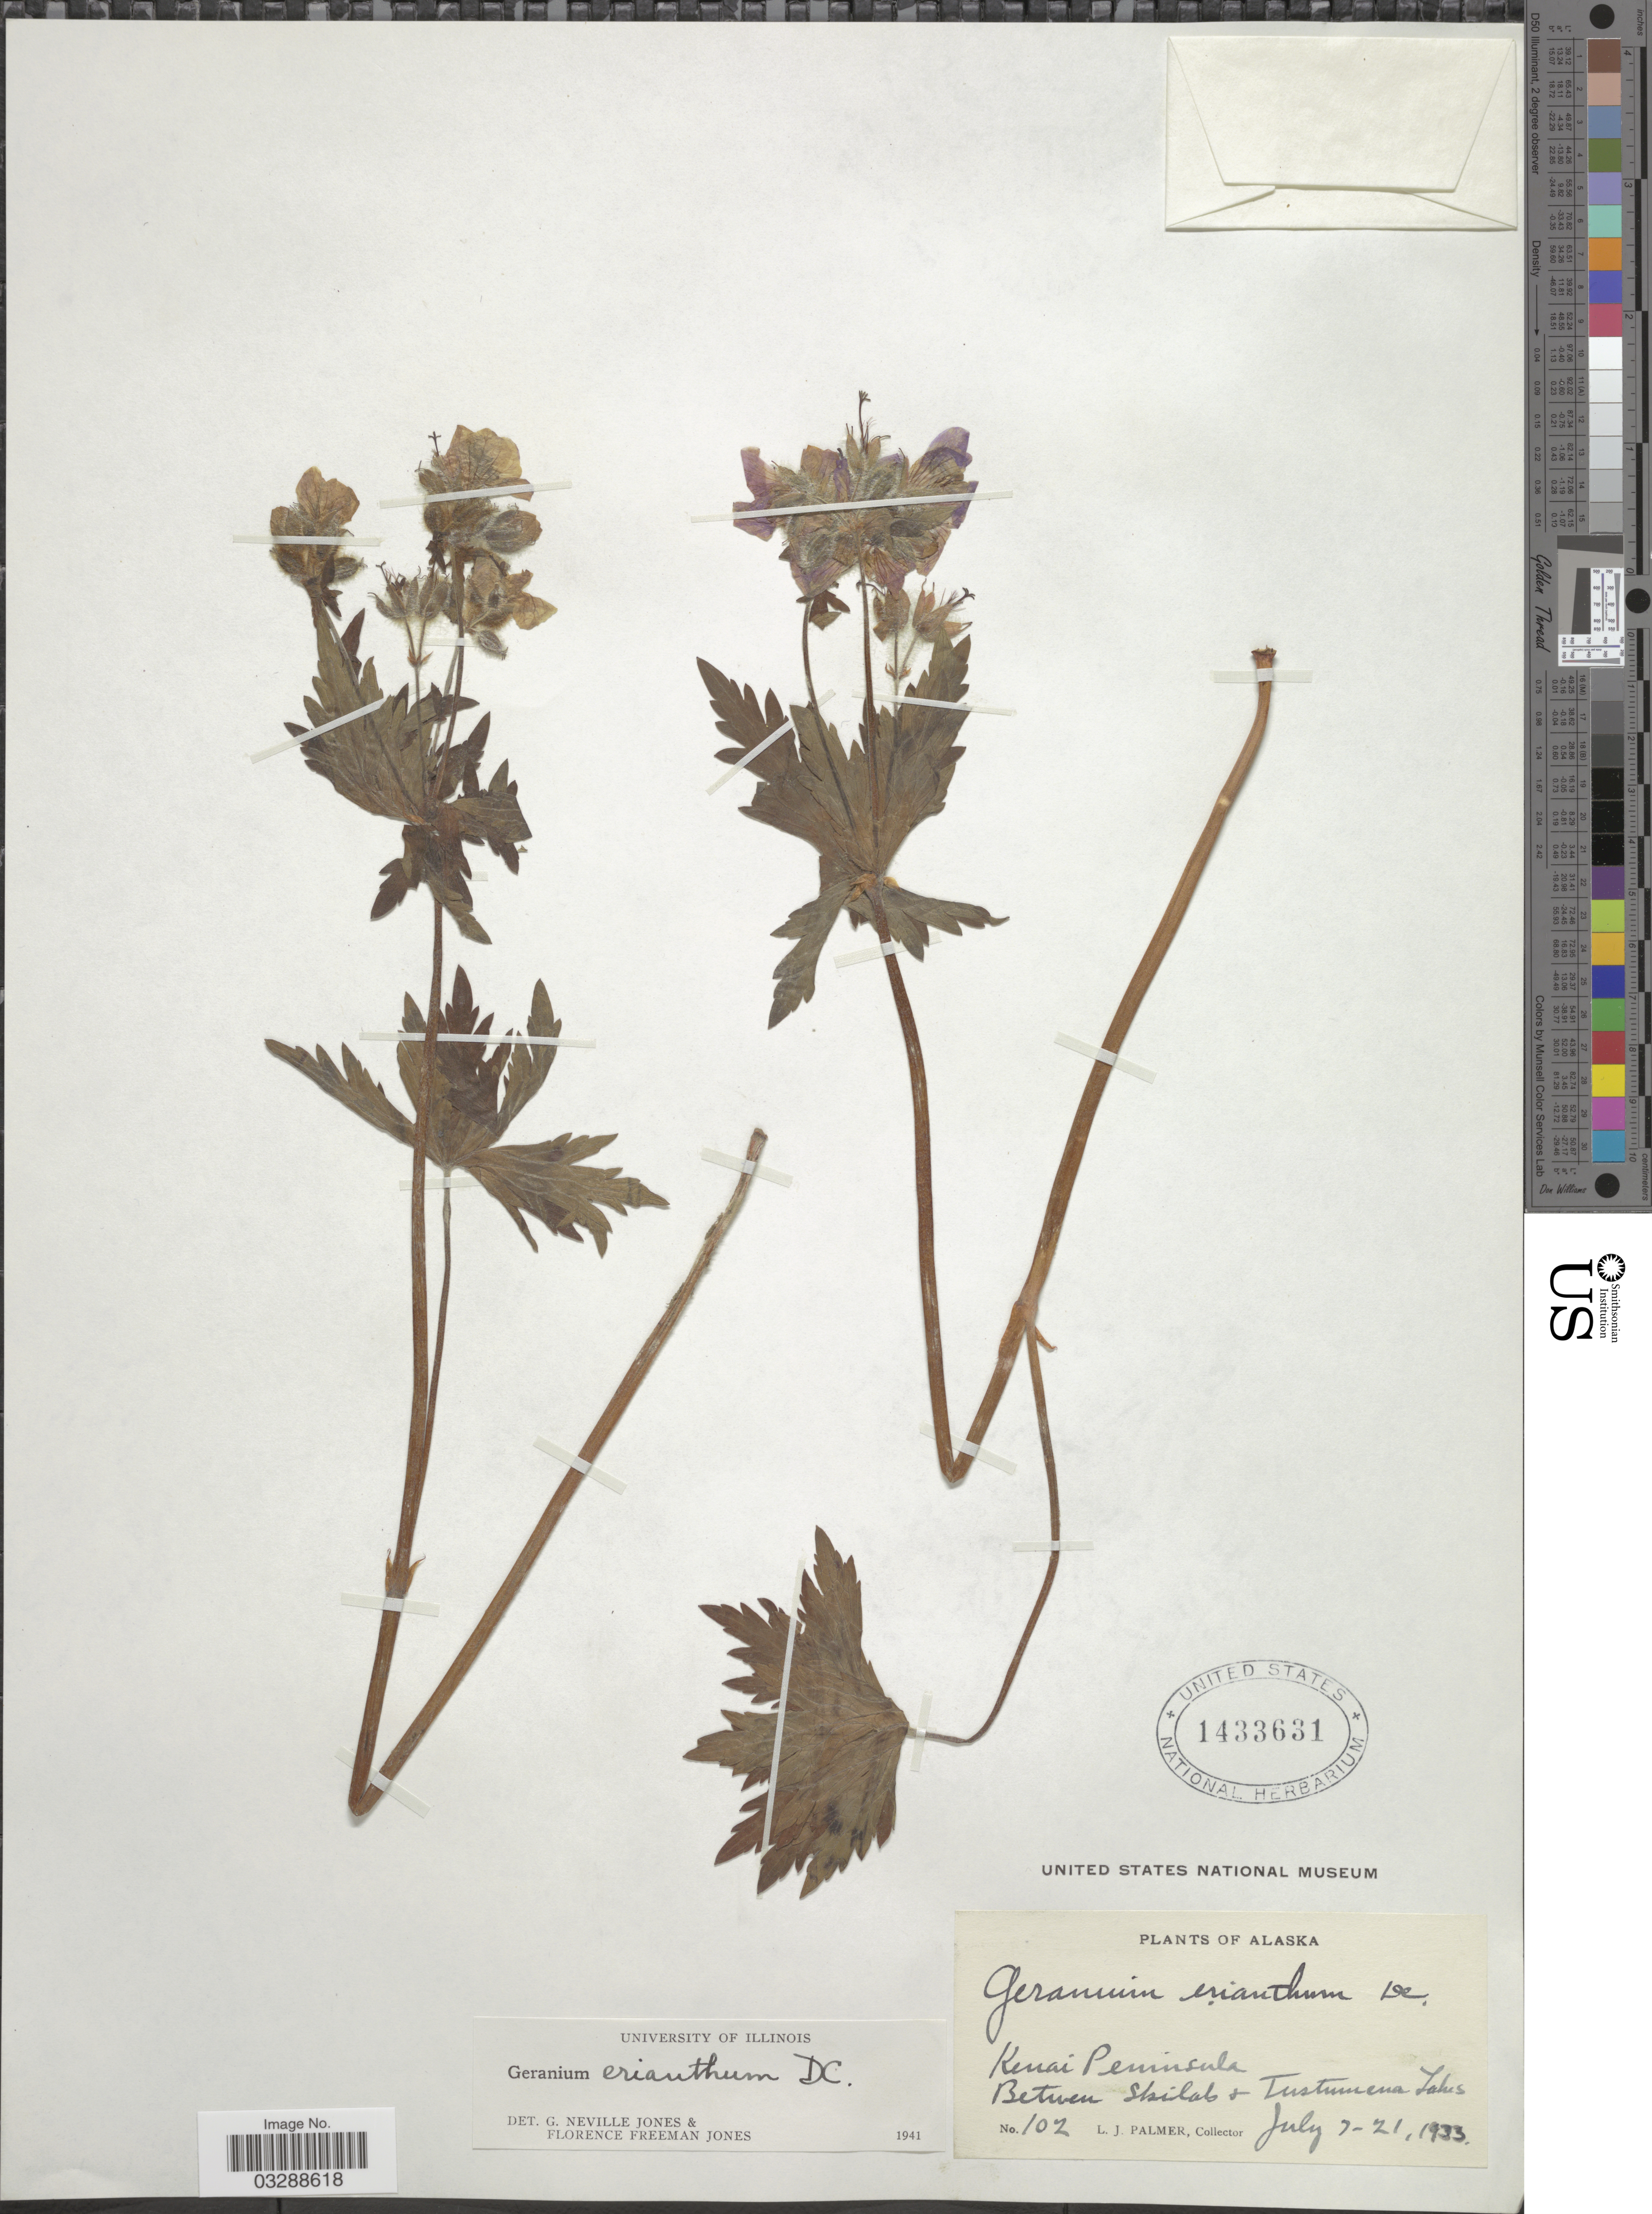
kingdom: Plantae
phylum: Tracheophyta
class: Magnoliopsida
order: Geraniales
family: Geraniaceae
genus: Geranium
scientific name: Geranium erianthum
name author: DC.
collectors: L. J. Palmer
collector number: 102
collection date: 1933-07-07/1933-07-21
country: United States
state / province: Alaska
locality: Kenai Peninsula, Between Skilak & Tustumena Lakes.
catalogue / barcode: US 1433631